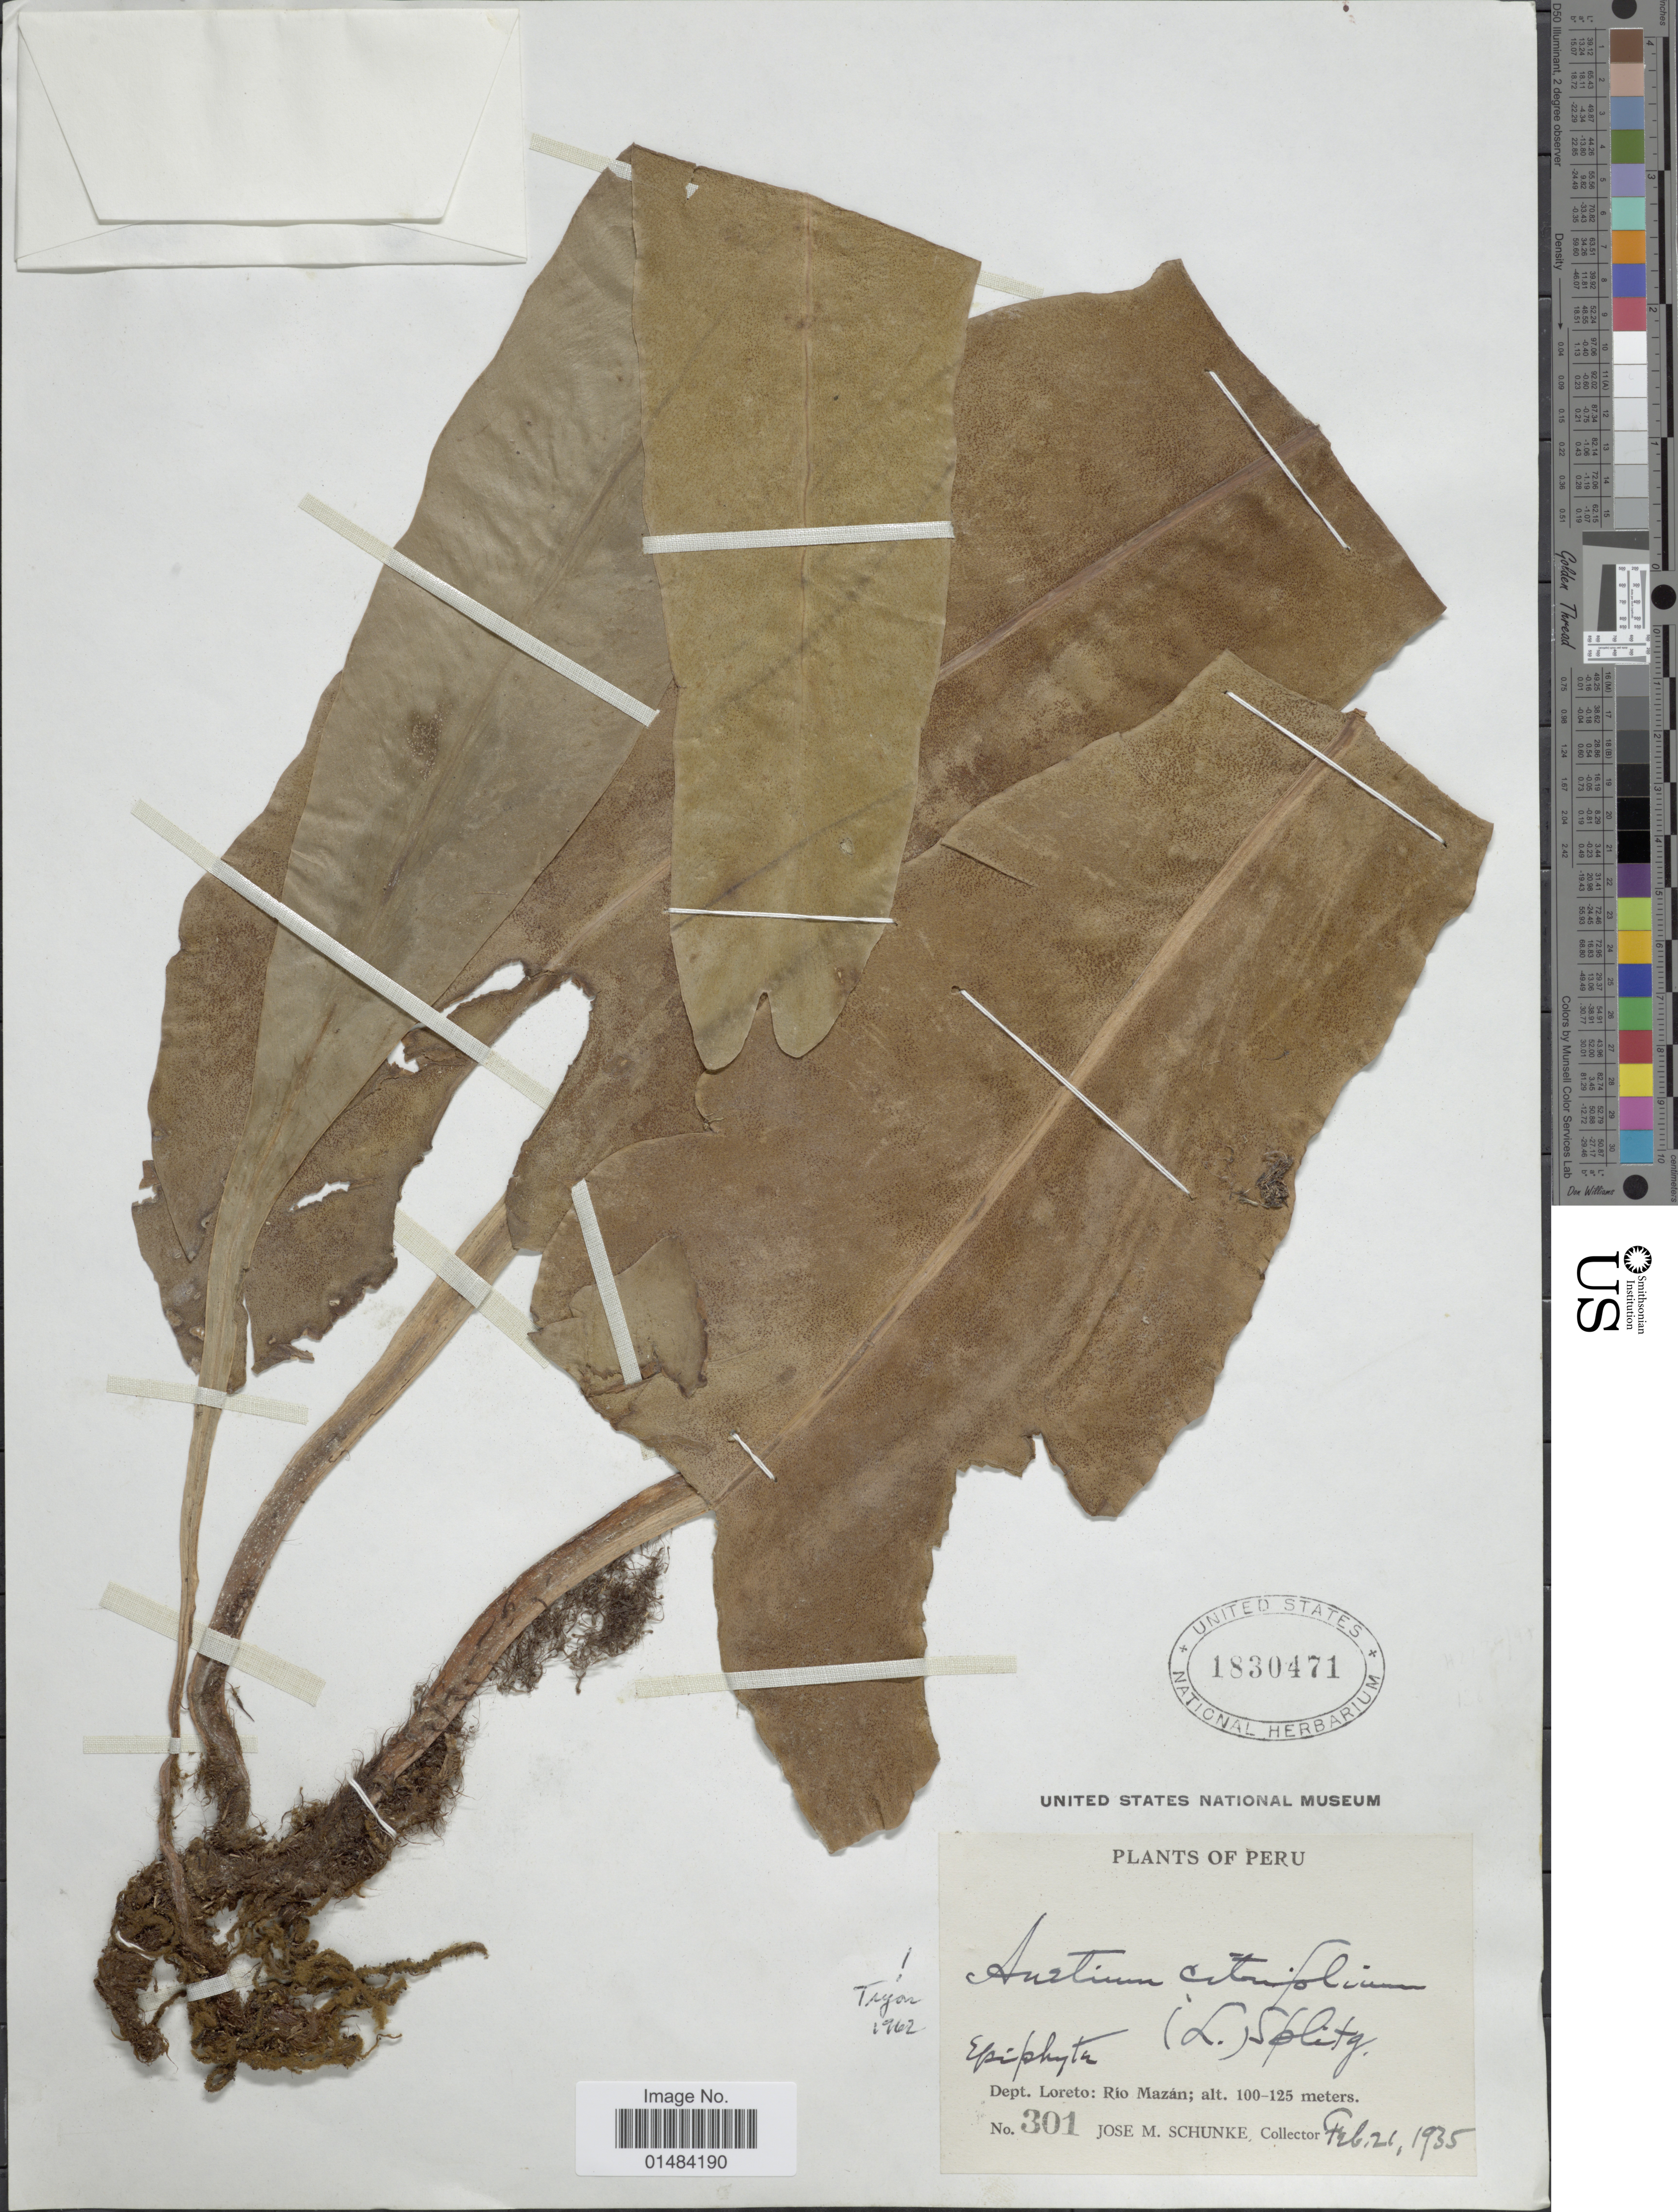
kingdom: Plantae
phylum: Tracheophyta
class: Polypodiopsida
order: Polypodiales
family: Pteridaceae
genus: Anetium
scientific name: Anetium citrifolium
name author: (L.) Splitg.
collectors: J. M. Schunke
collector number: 301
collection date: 1935-02-21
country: Peru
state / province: Loreto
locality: Peru, Dep. Loreto: Rio Mazan.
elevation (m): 100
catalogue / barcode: US 1830471